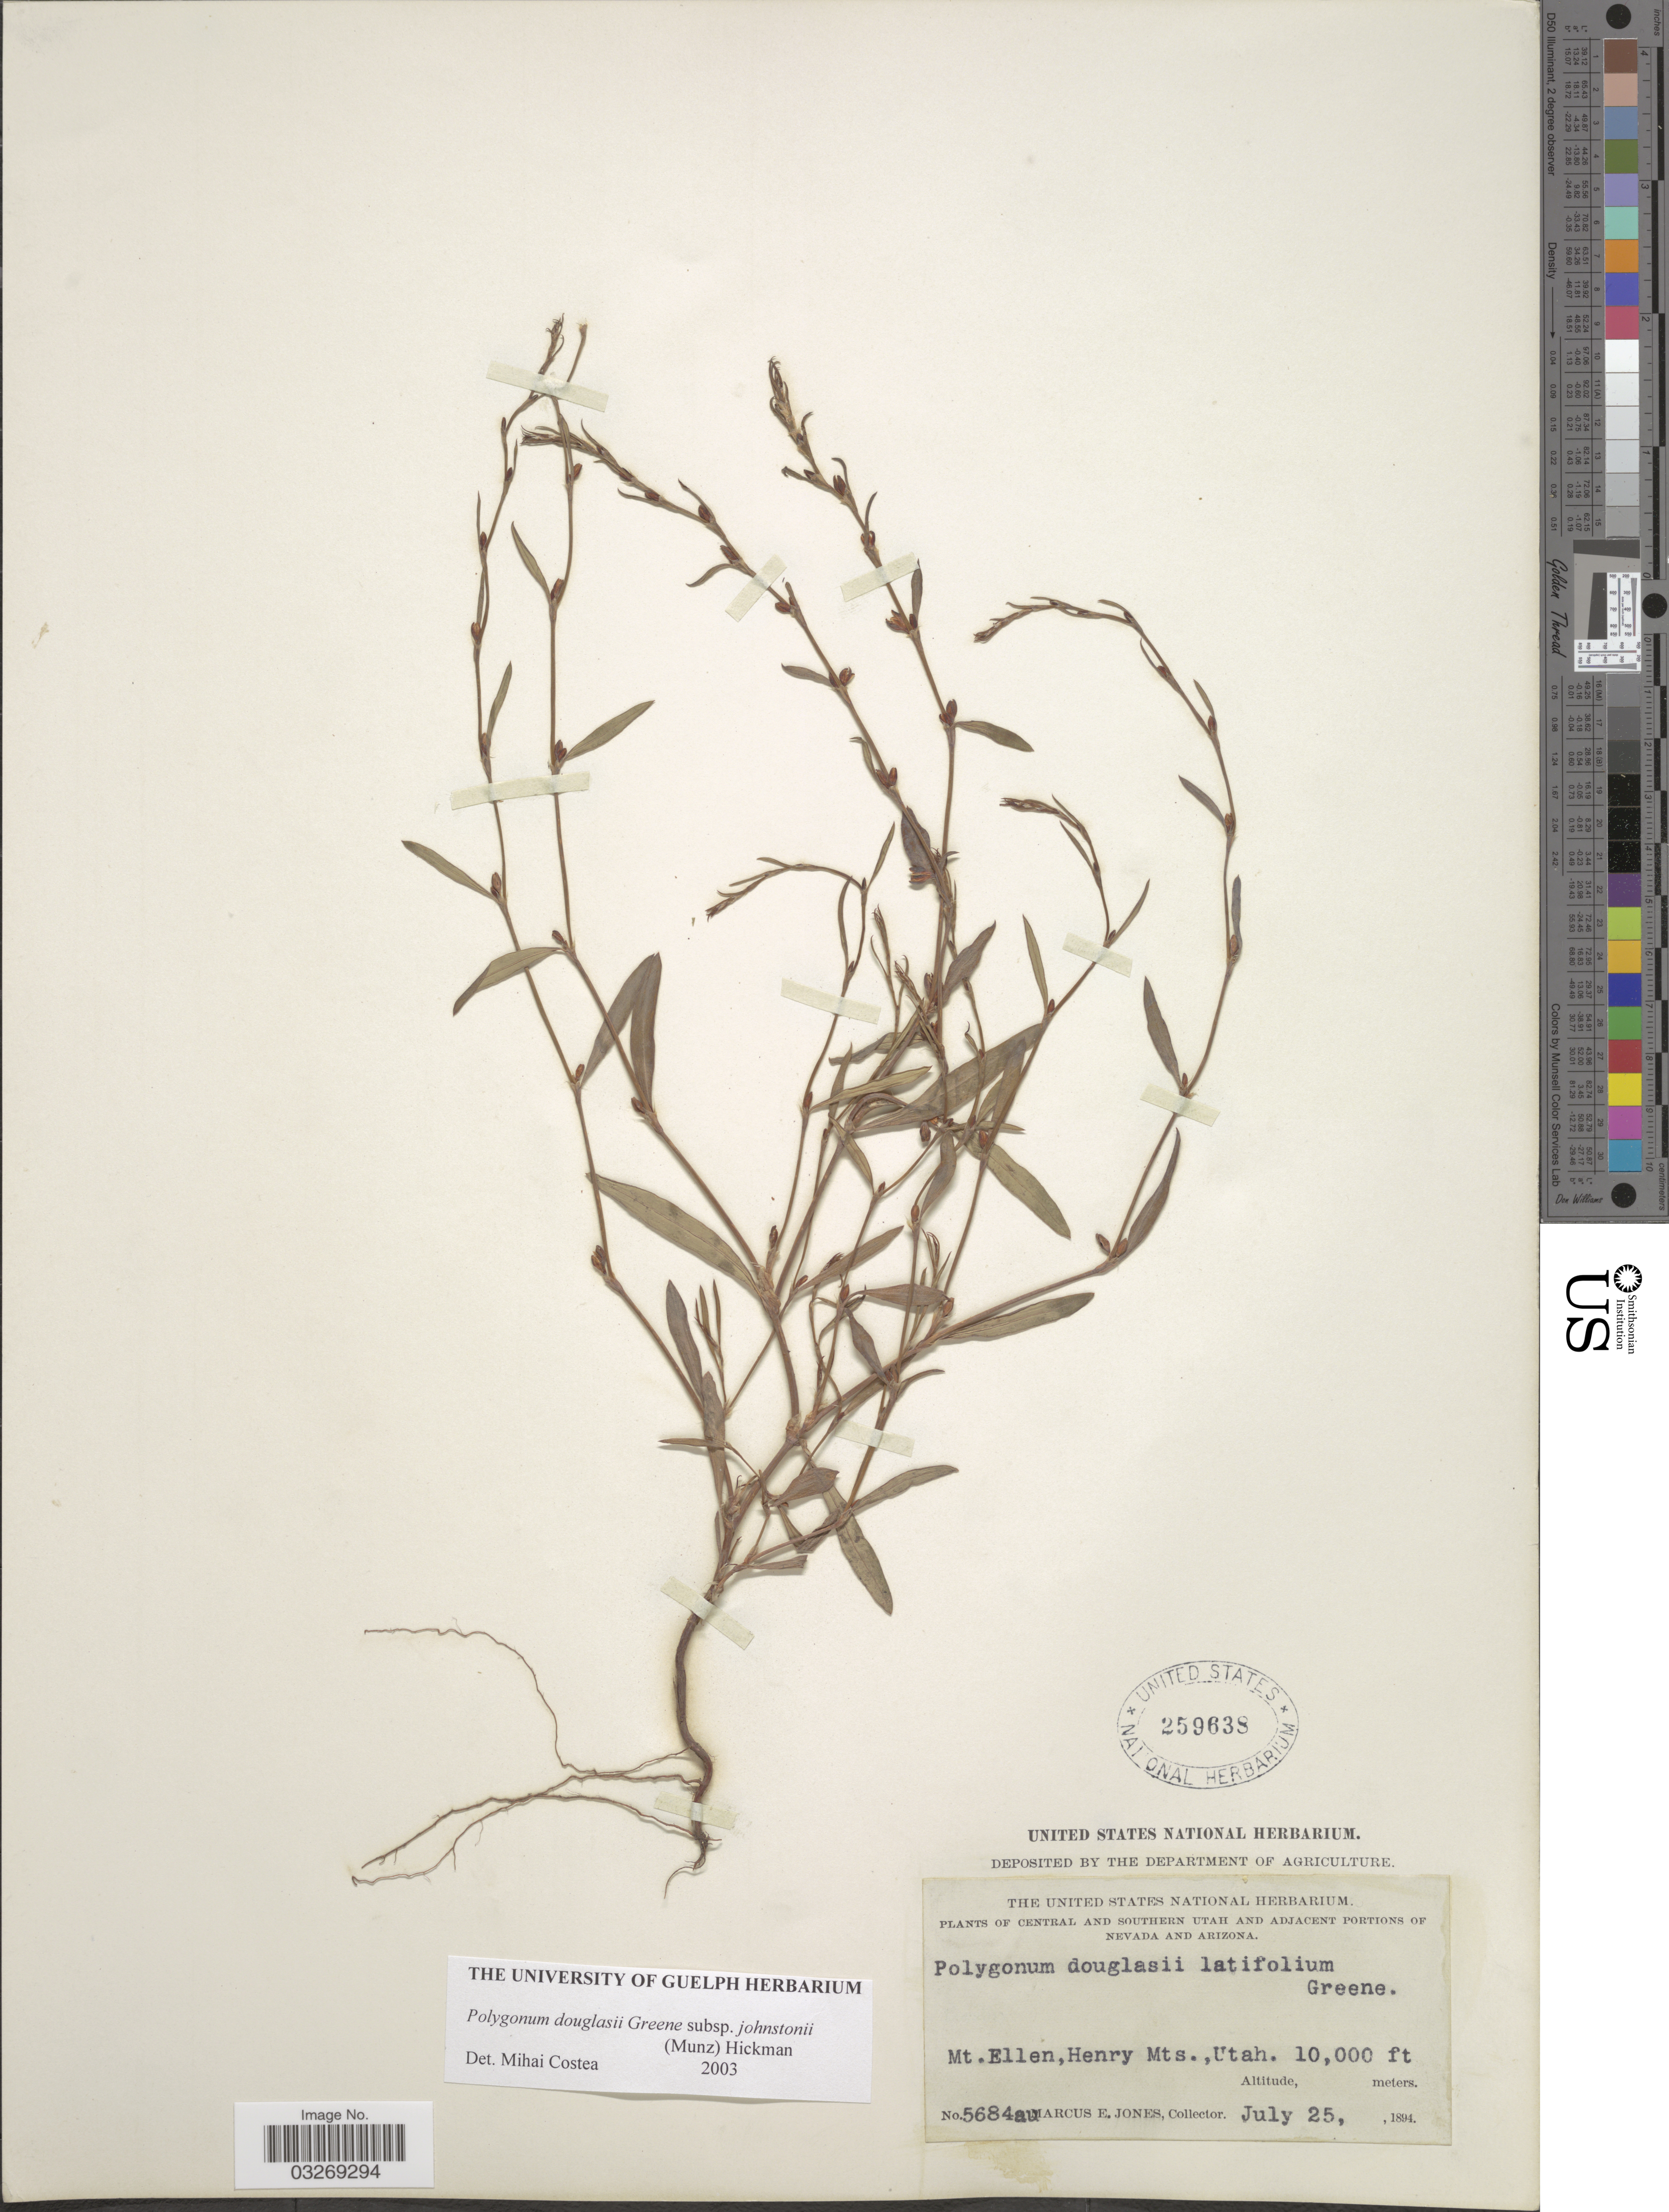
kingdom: Plantae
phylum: Tracheophyta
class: Magnoliopsida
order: Caryophyllales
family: Polygonaceae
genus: Polygonum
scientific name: Polygonum douglasii subsp. johnstonii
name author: (Munz) Hickman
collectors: M. E. Jones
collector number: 5684au*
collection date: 1894-07-25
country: United States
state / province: Utah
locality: Central and Southern Utah, Mt. Ellen, Henry Mts.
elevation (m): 3048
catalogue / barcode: US 259638